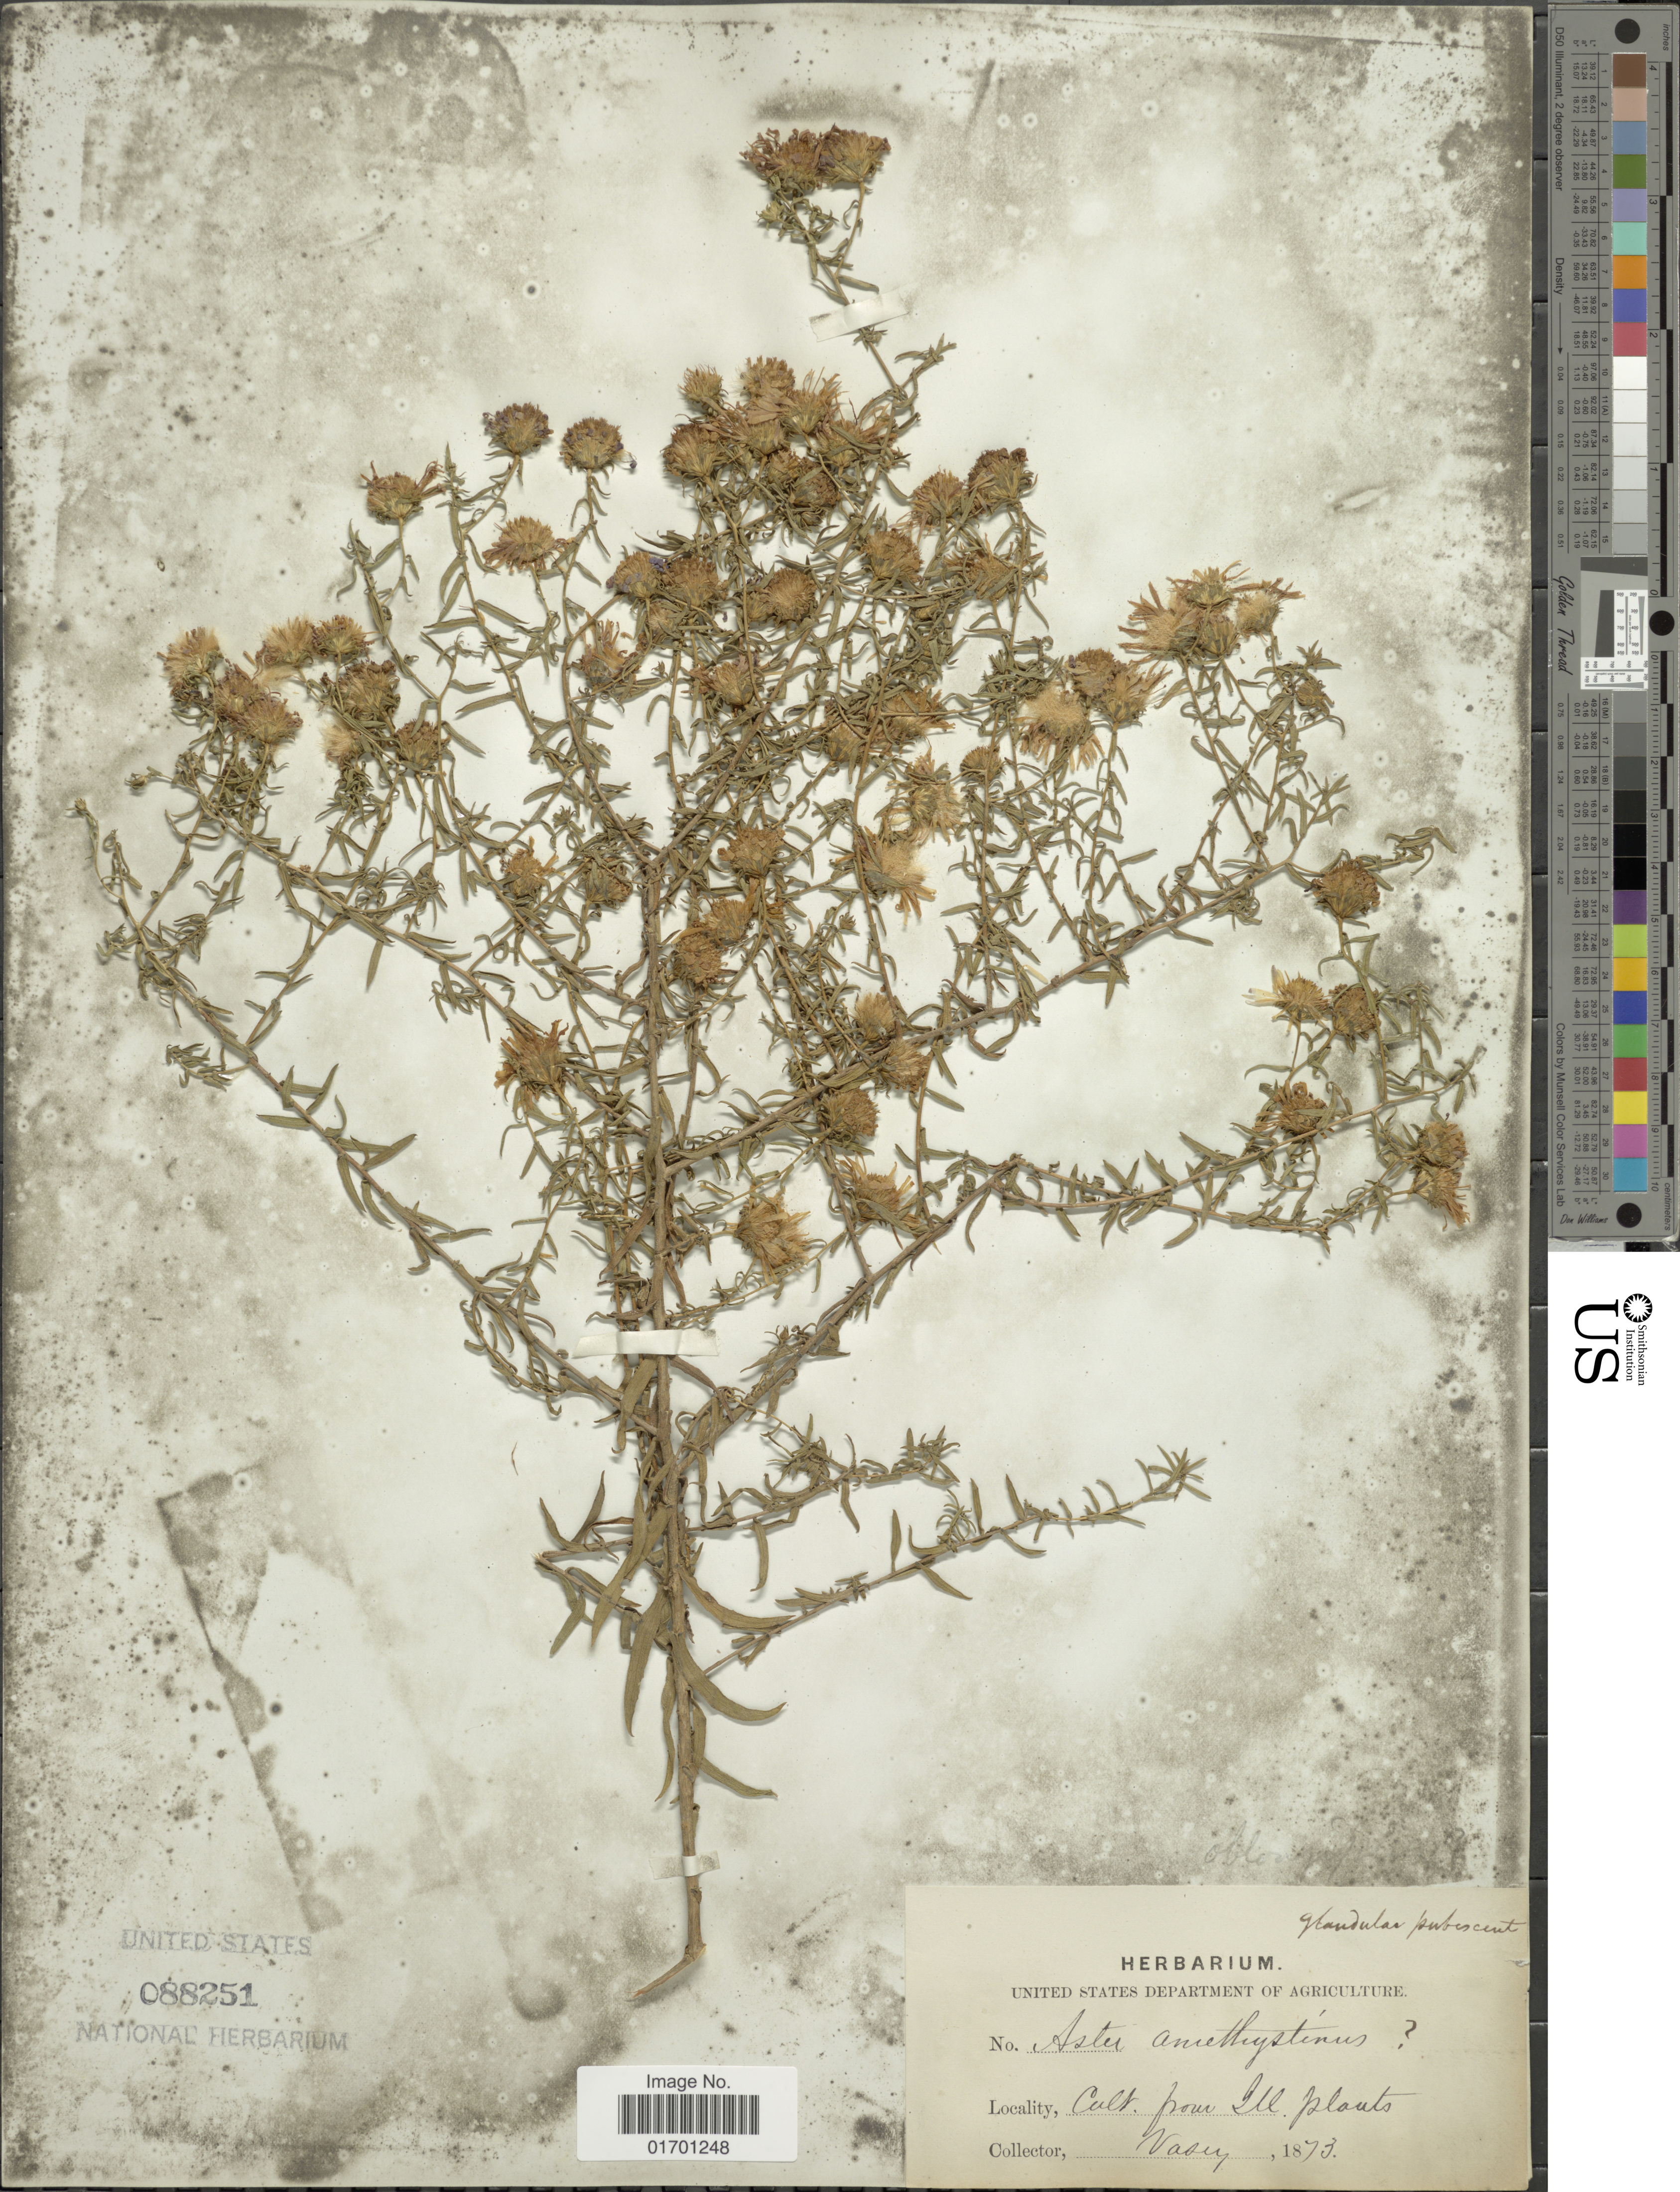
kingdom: Plantae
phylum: Tracheophyta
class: Magnoliopsida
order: Asterales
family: Asteraceae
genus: Symphyotrichum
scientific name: Symphyotrichum oblongifolium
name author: (Nutt.) G.L. Nesom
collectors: Vasey, --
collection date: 1873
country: United States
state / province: Illinois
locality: Cult prov ill, Plants.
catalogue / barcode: US 88251